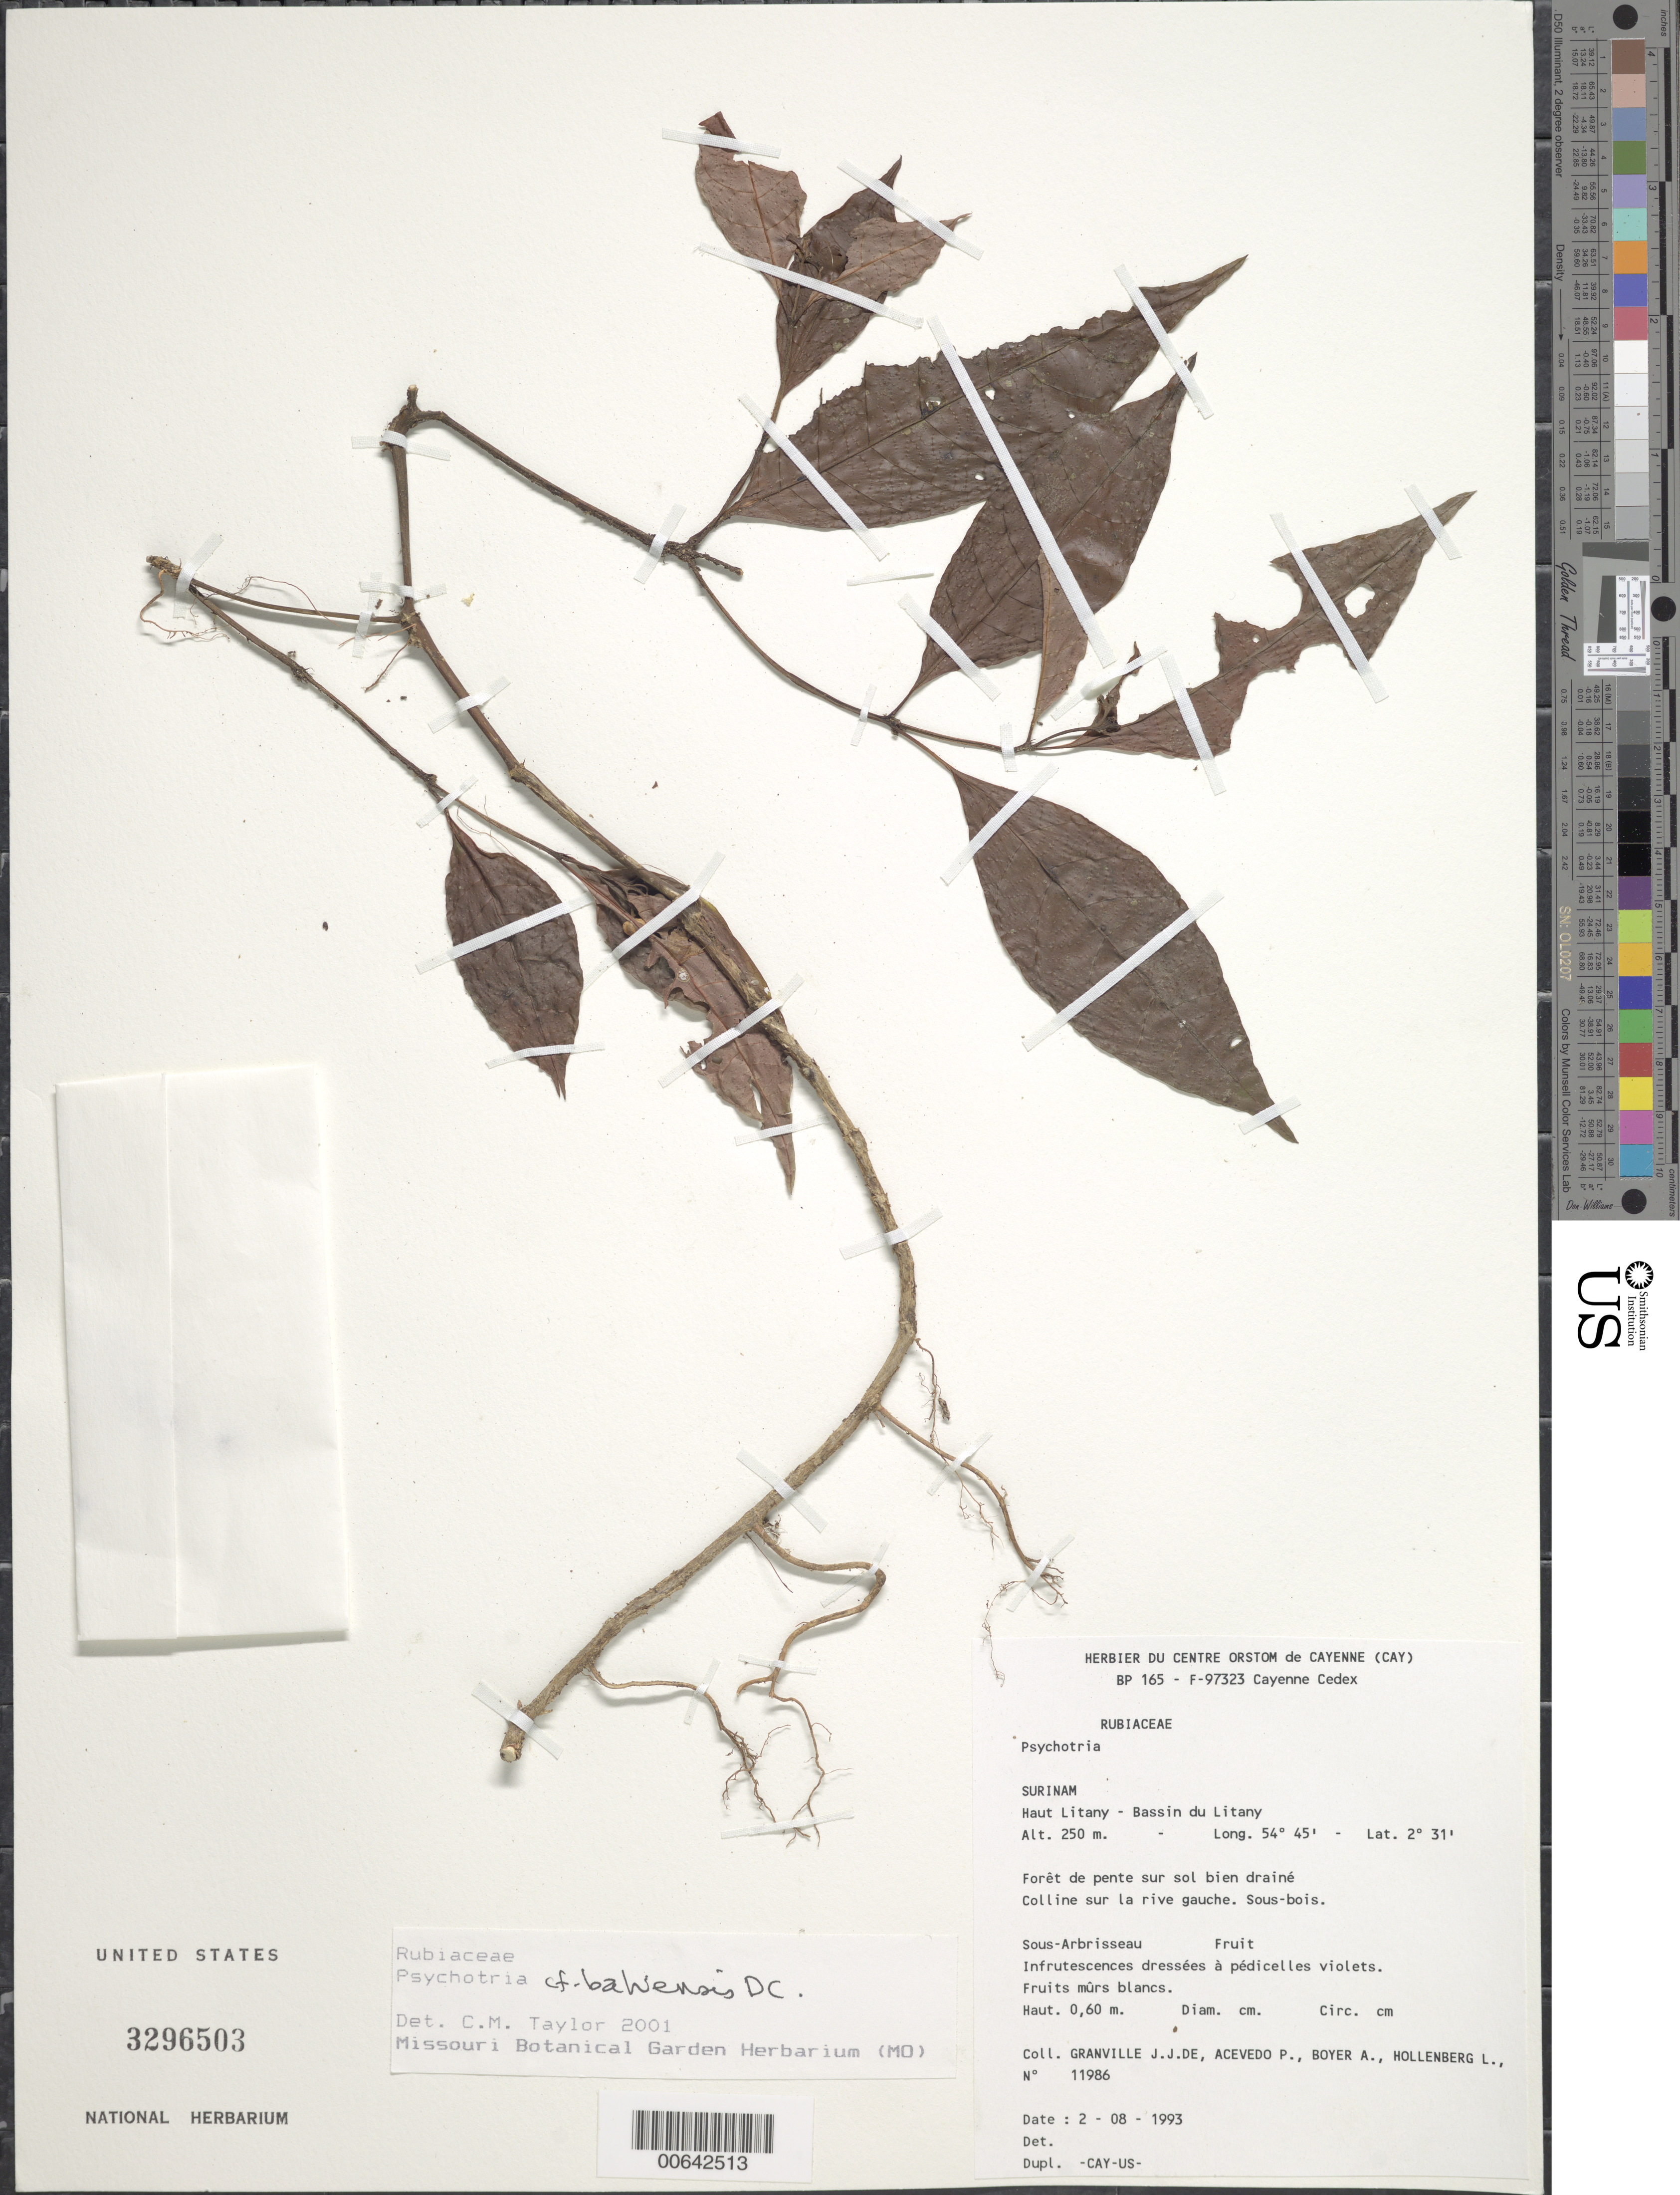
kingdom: Plantae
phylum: Tracheophyta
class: Magnoliopsida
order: Gentianales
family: Rubiaceae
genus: Psychotria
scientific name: Psychotria bahiensis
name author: DC.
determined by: Taylor, Charlotte M.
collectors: J.-J. de Granville, P. Acevedo-Rodr., A. Boyer & L. Hollenberg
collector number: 11986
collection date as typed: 2-Aug-93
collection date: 1993-08-02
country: Suriname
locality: Haut Litany, Bassin du Litany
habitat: Slope forest, well drained soil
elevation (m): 250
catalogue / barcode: US 3296503